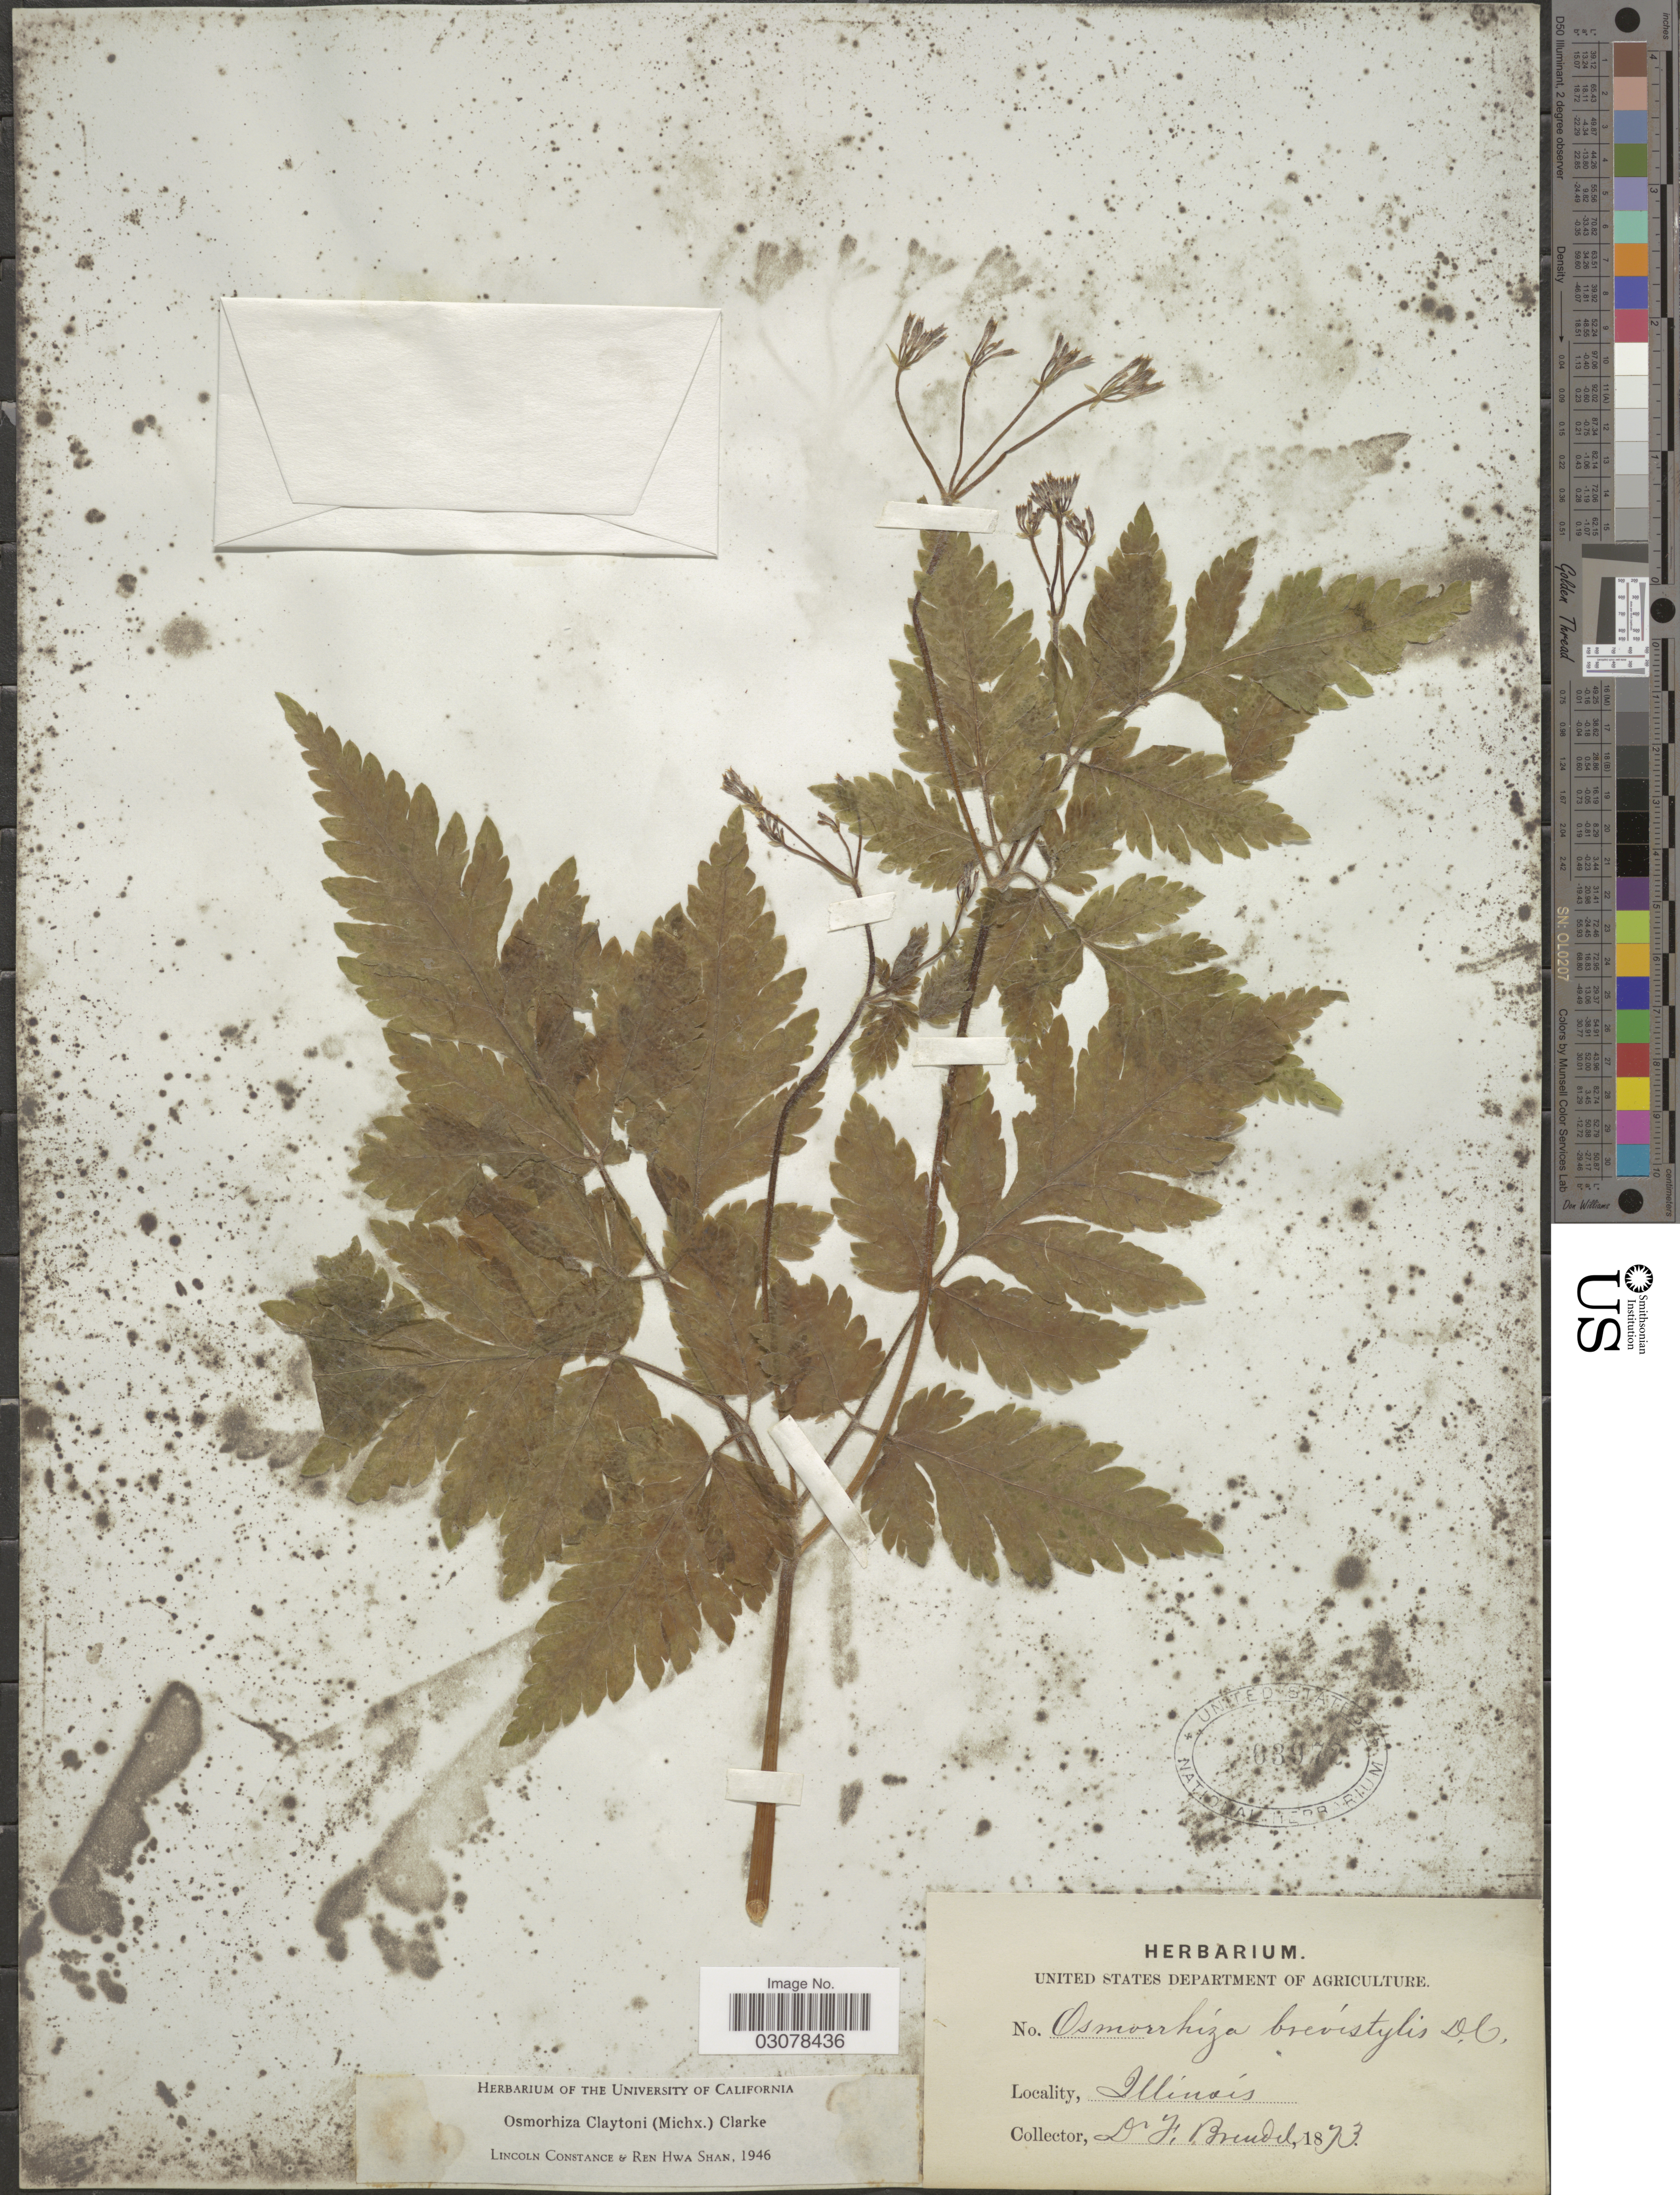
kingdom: Plantae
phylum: Tracheophyta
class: Magnoliopsida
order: Apiales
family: Apiaceae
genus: Osmorhiza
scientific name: Osmorhiza claytonii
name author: (Michx.) C.B. Clarke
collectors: F. Brendel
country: United States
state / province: Illinois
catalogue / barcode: US 3972